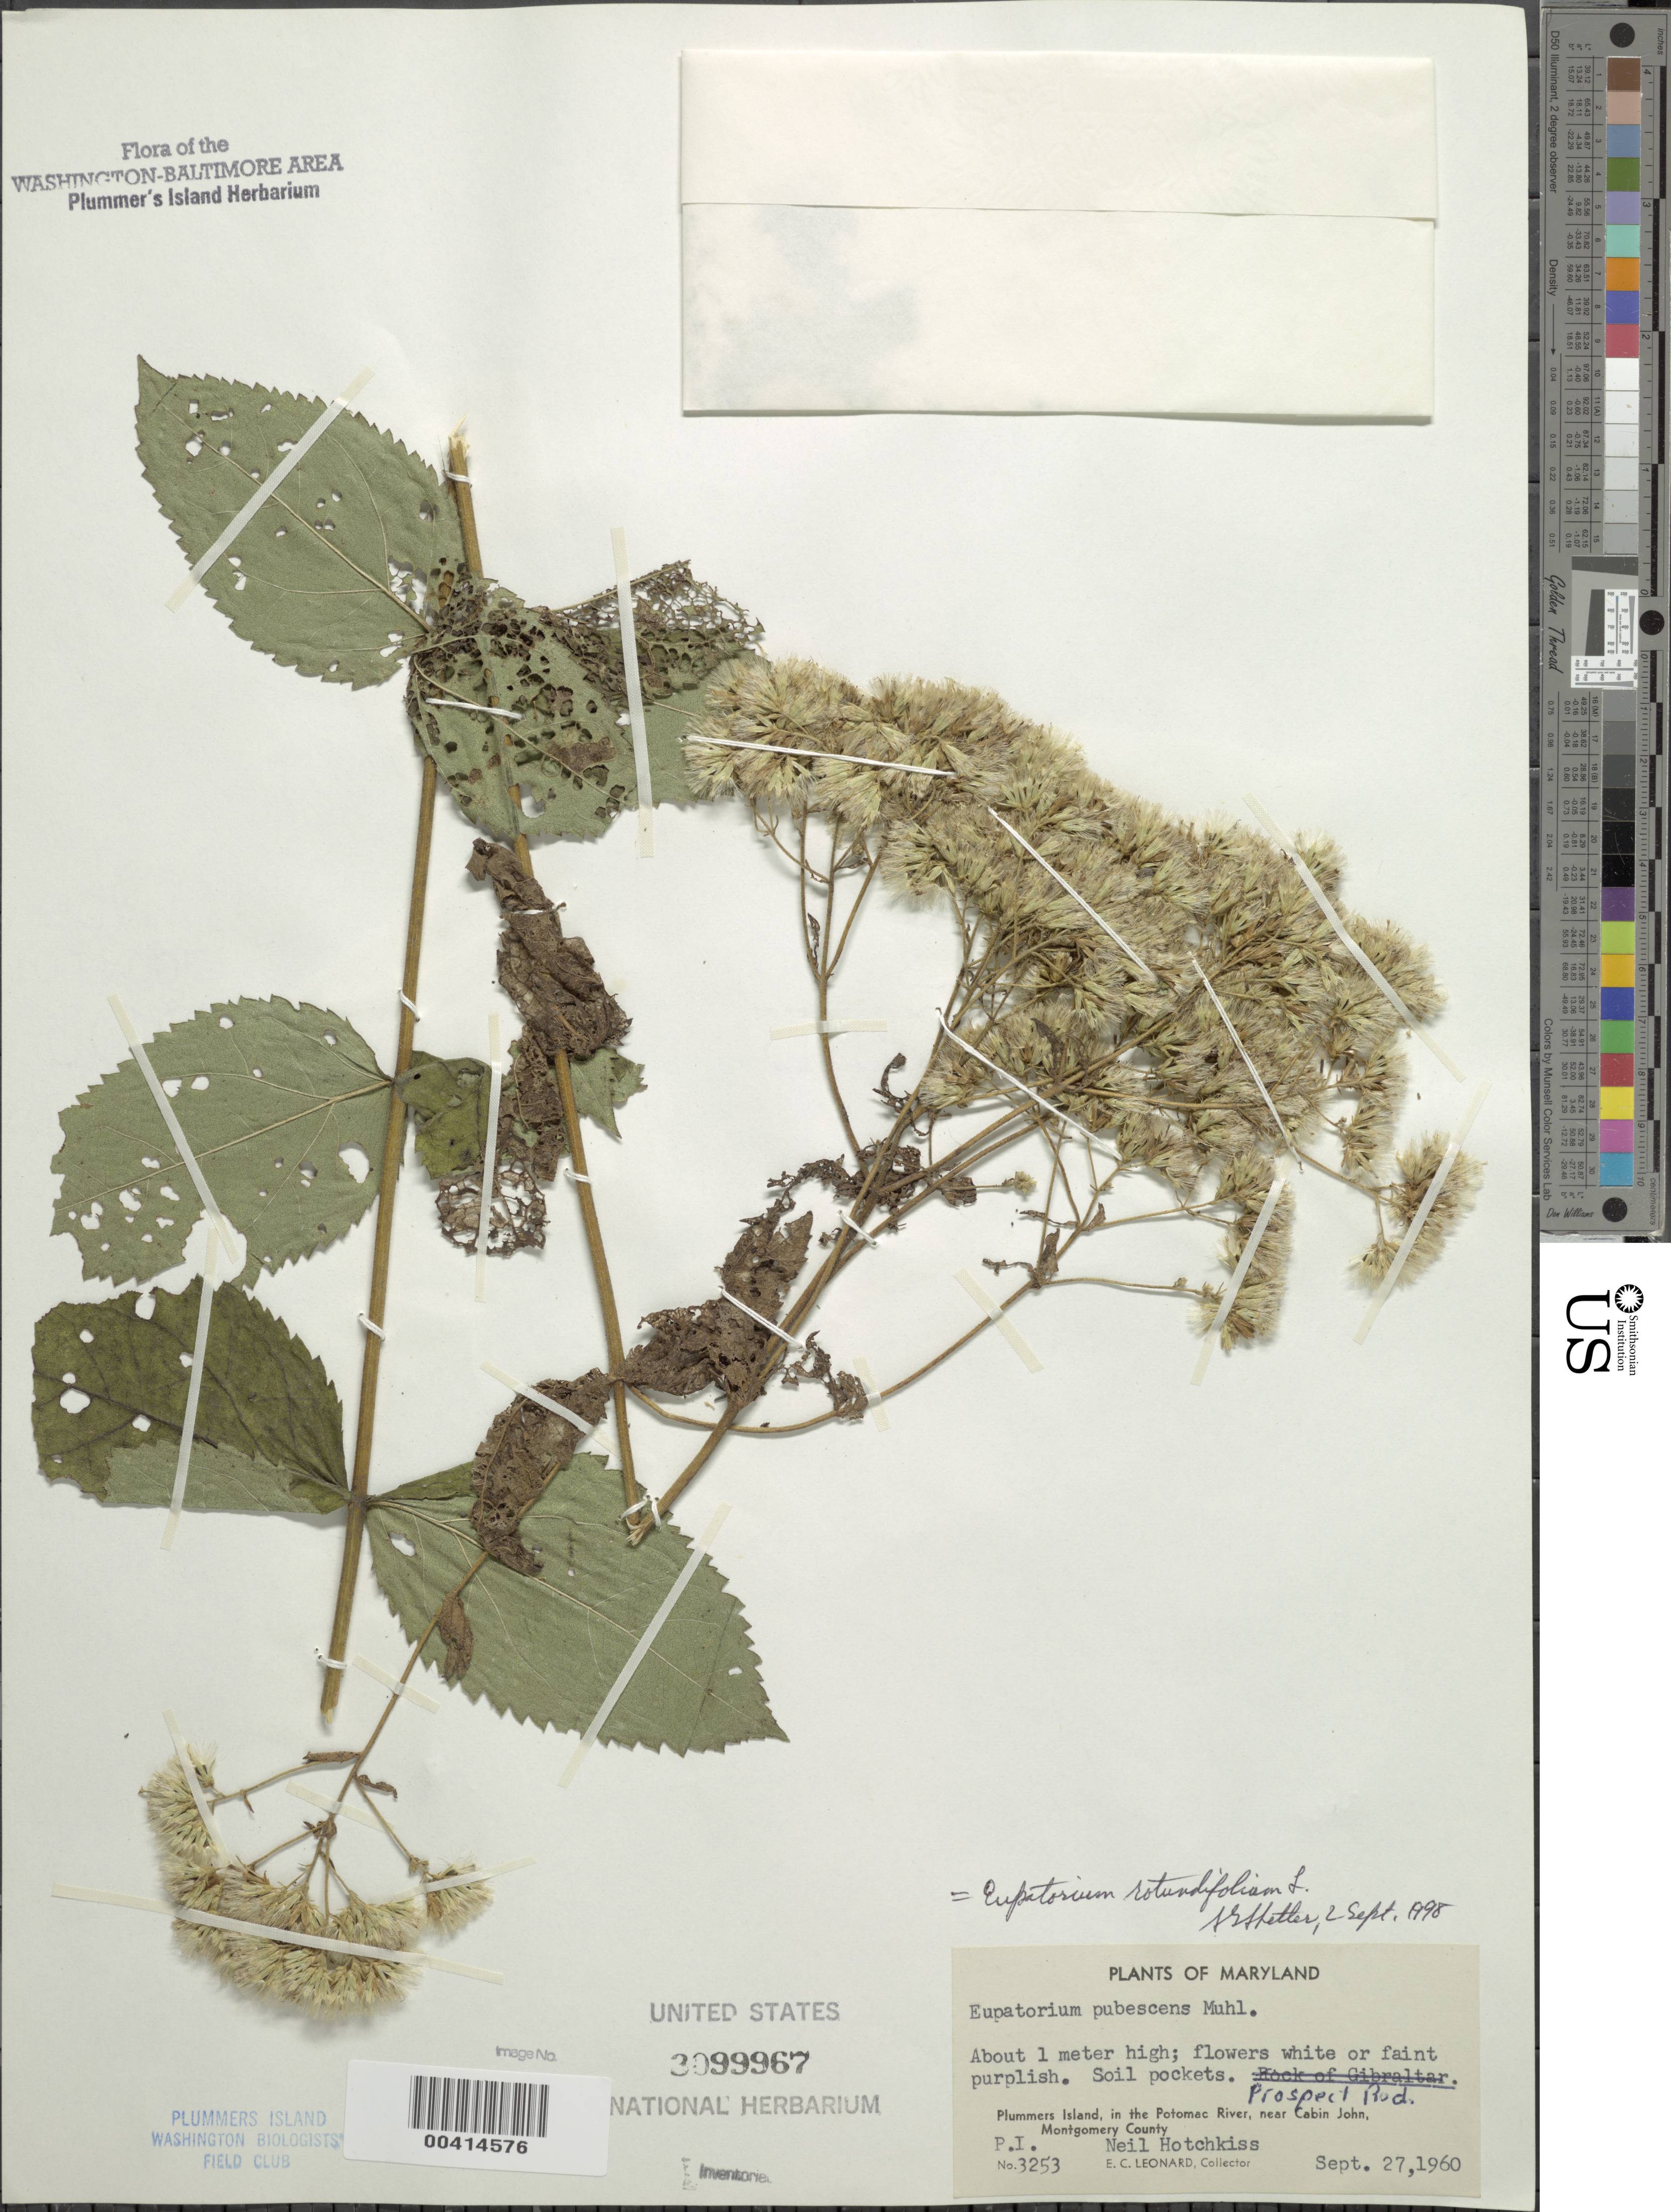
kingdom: Plantae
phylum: Tracheophyta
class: Magnoliopsida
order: Asterales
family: Asteraceae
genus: Eupatorium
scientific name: Eupatorium rotundifolium var. ovatum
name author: (Bigelow) J.D. Montgom. & Fairbrothers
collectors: E. C. Leonard & N. Hotchkiss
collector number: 3253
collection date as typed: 27 Sep 1960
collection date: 1960-09-27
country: United States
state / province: Maryland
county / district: Montgomery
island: Plummers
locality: Plummer's Island; Prospect Rock C. & O. Canal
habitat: Soil pockets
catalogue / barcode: US 3099967